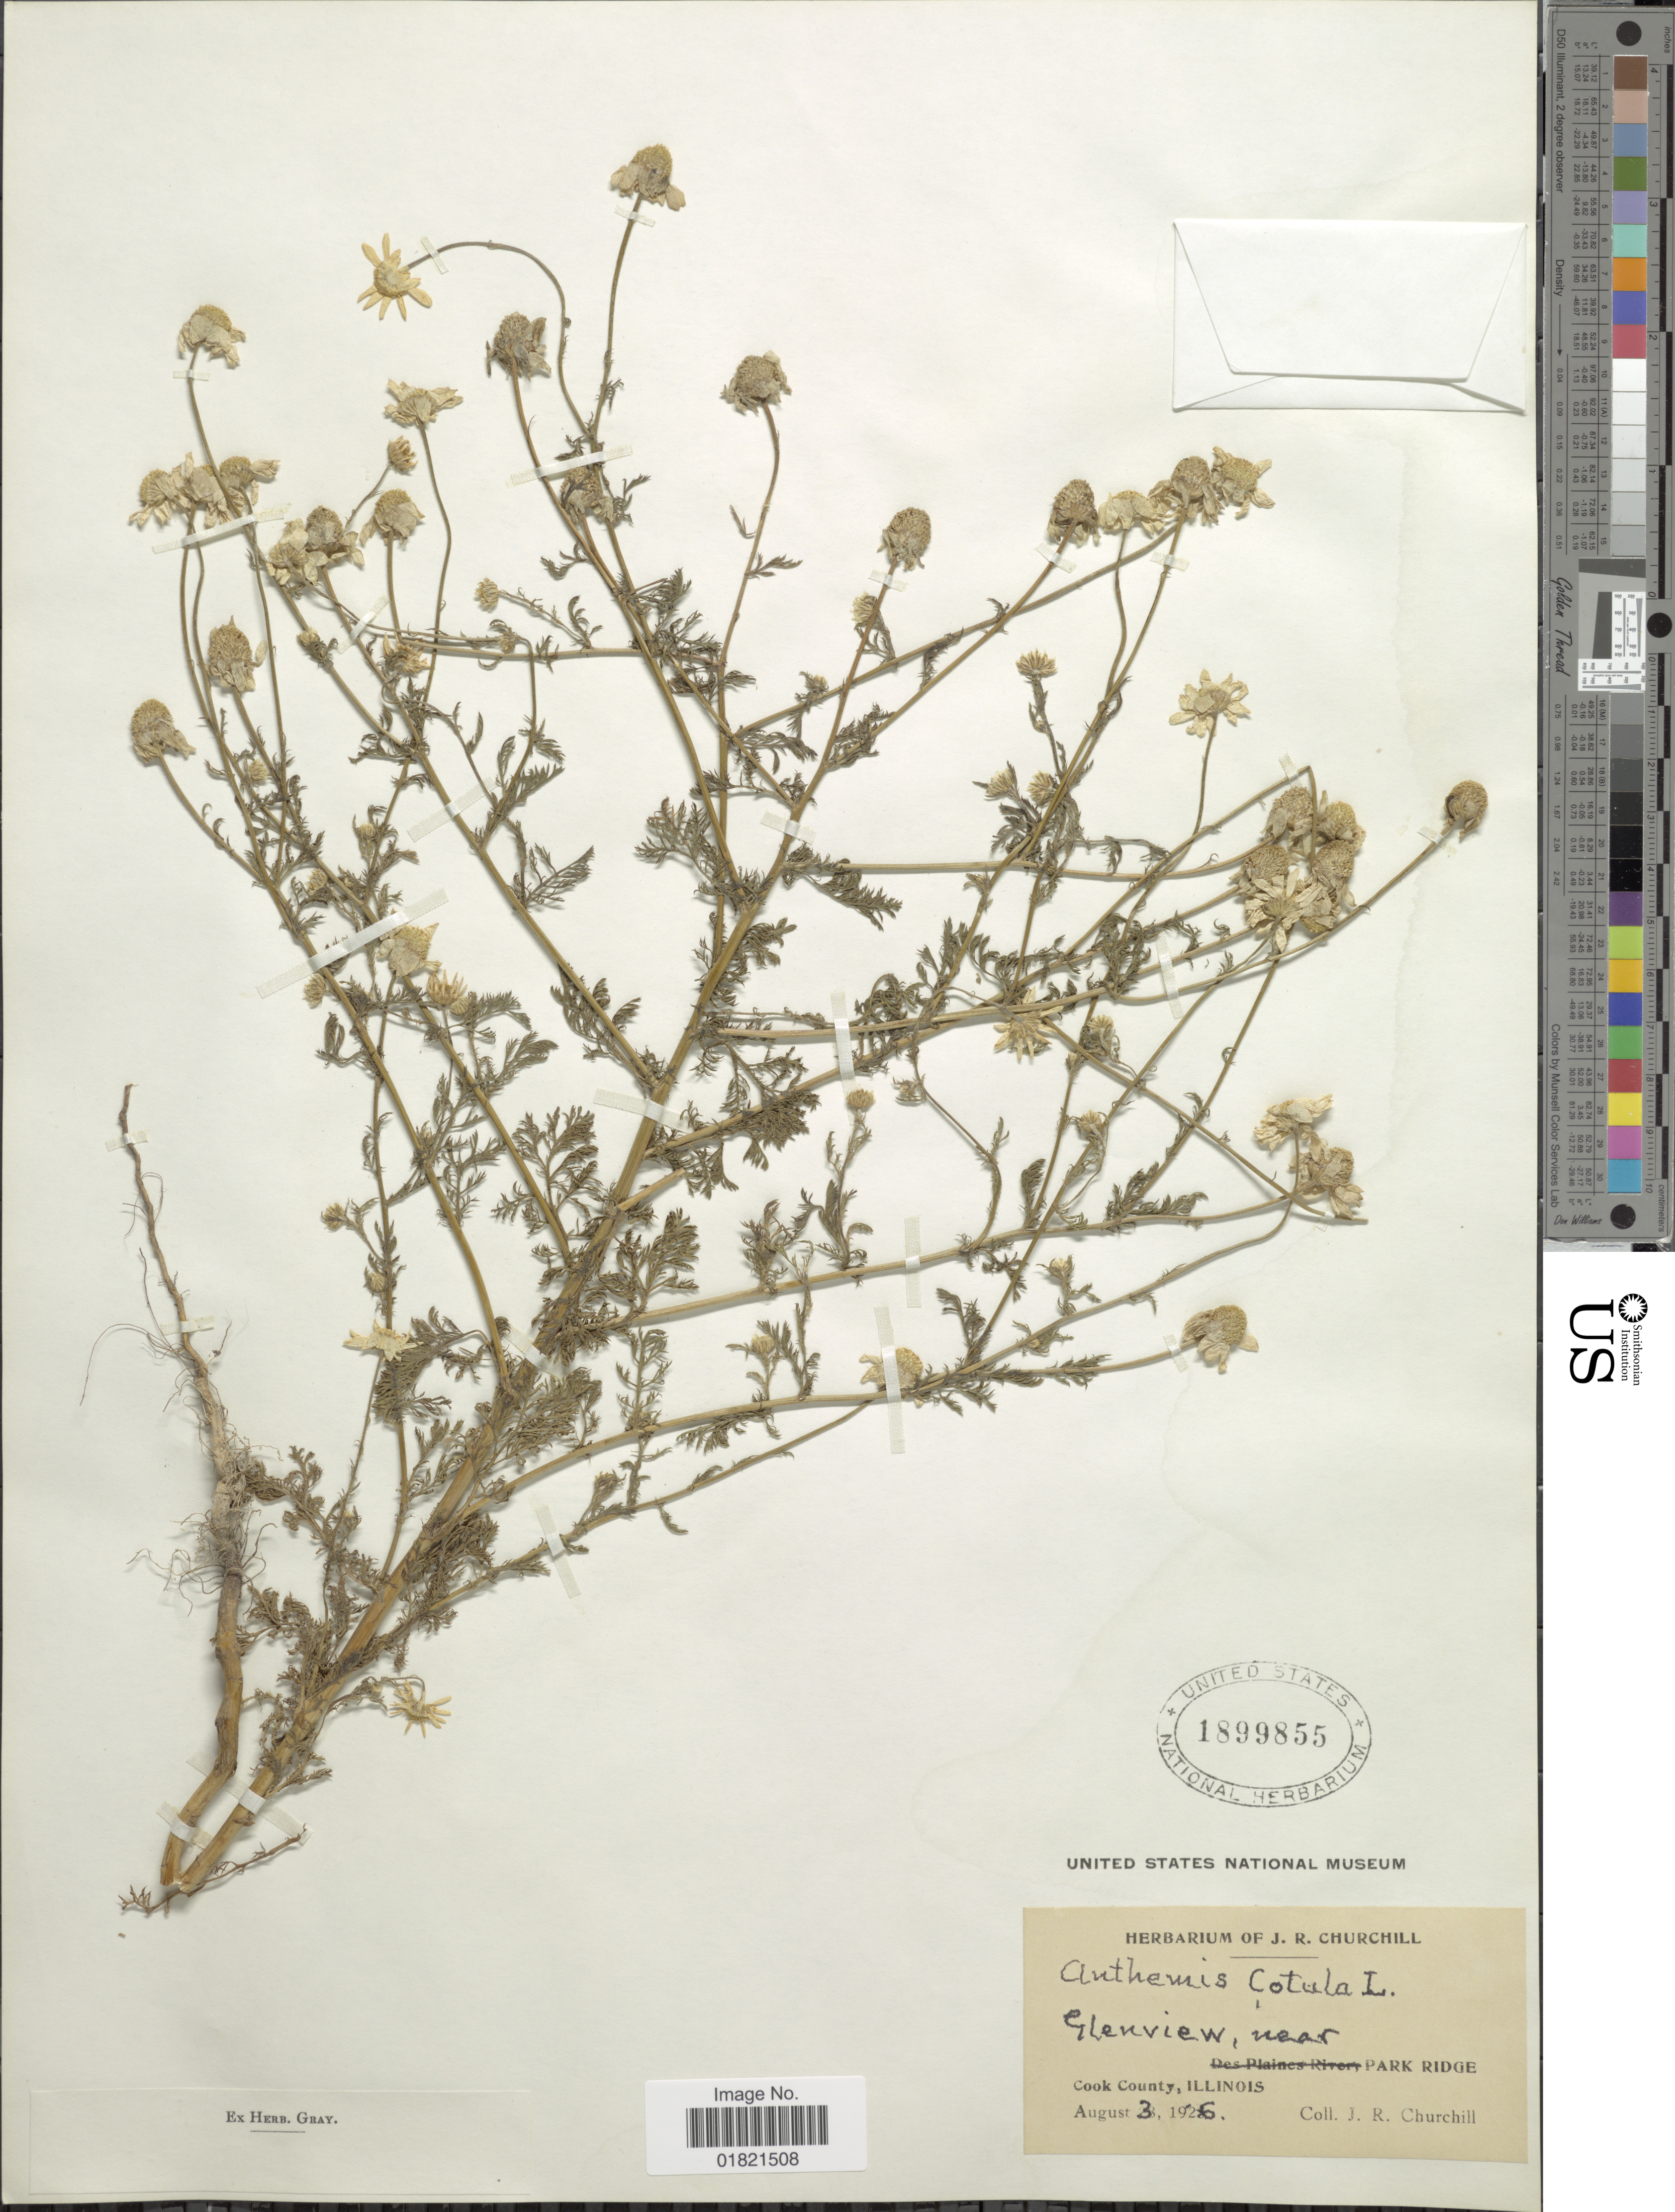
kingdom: Plantae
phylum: Tracheophyta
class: Magnoliopsida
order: Asterales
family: Asteraceae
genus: Anthemis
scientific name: Anthemis cotula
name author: L.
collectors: J. Churchill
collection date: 1926-08-03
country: United States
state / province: Illinois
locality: Glenview, near Park Ridge Cook County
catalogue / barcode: US 1899855